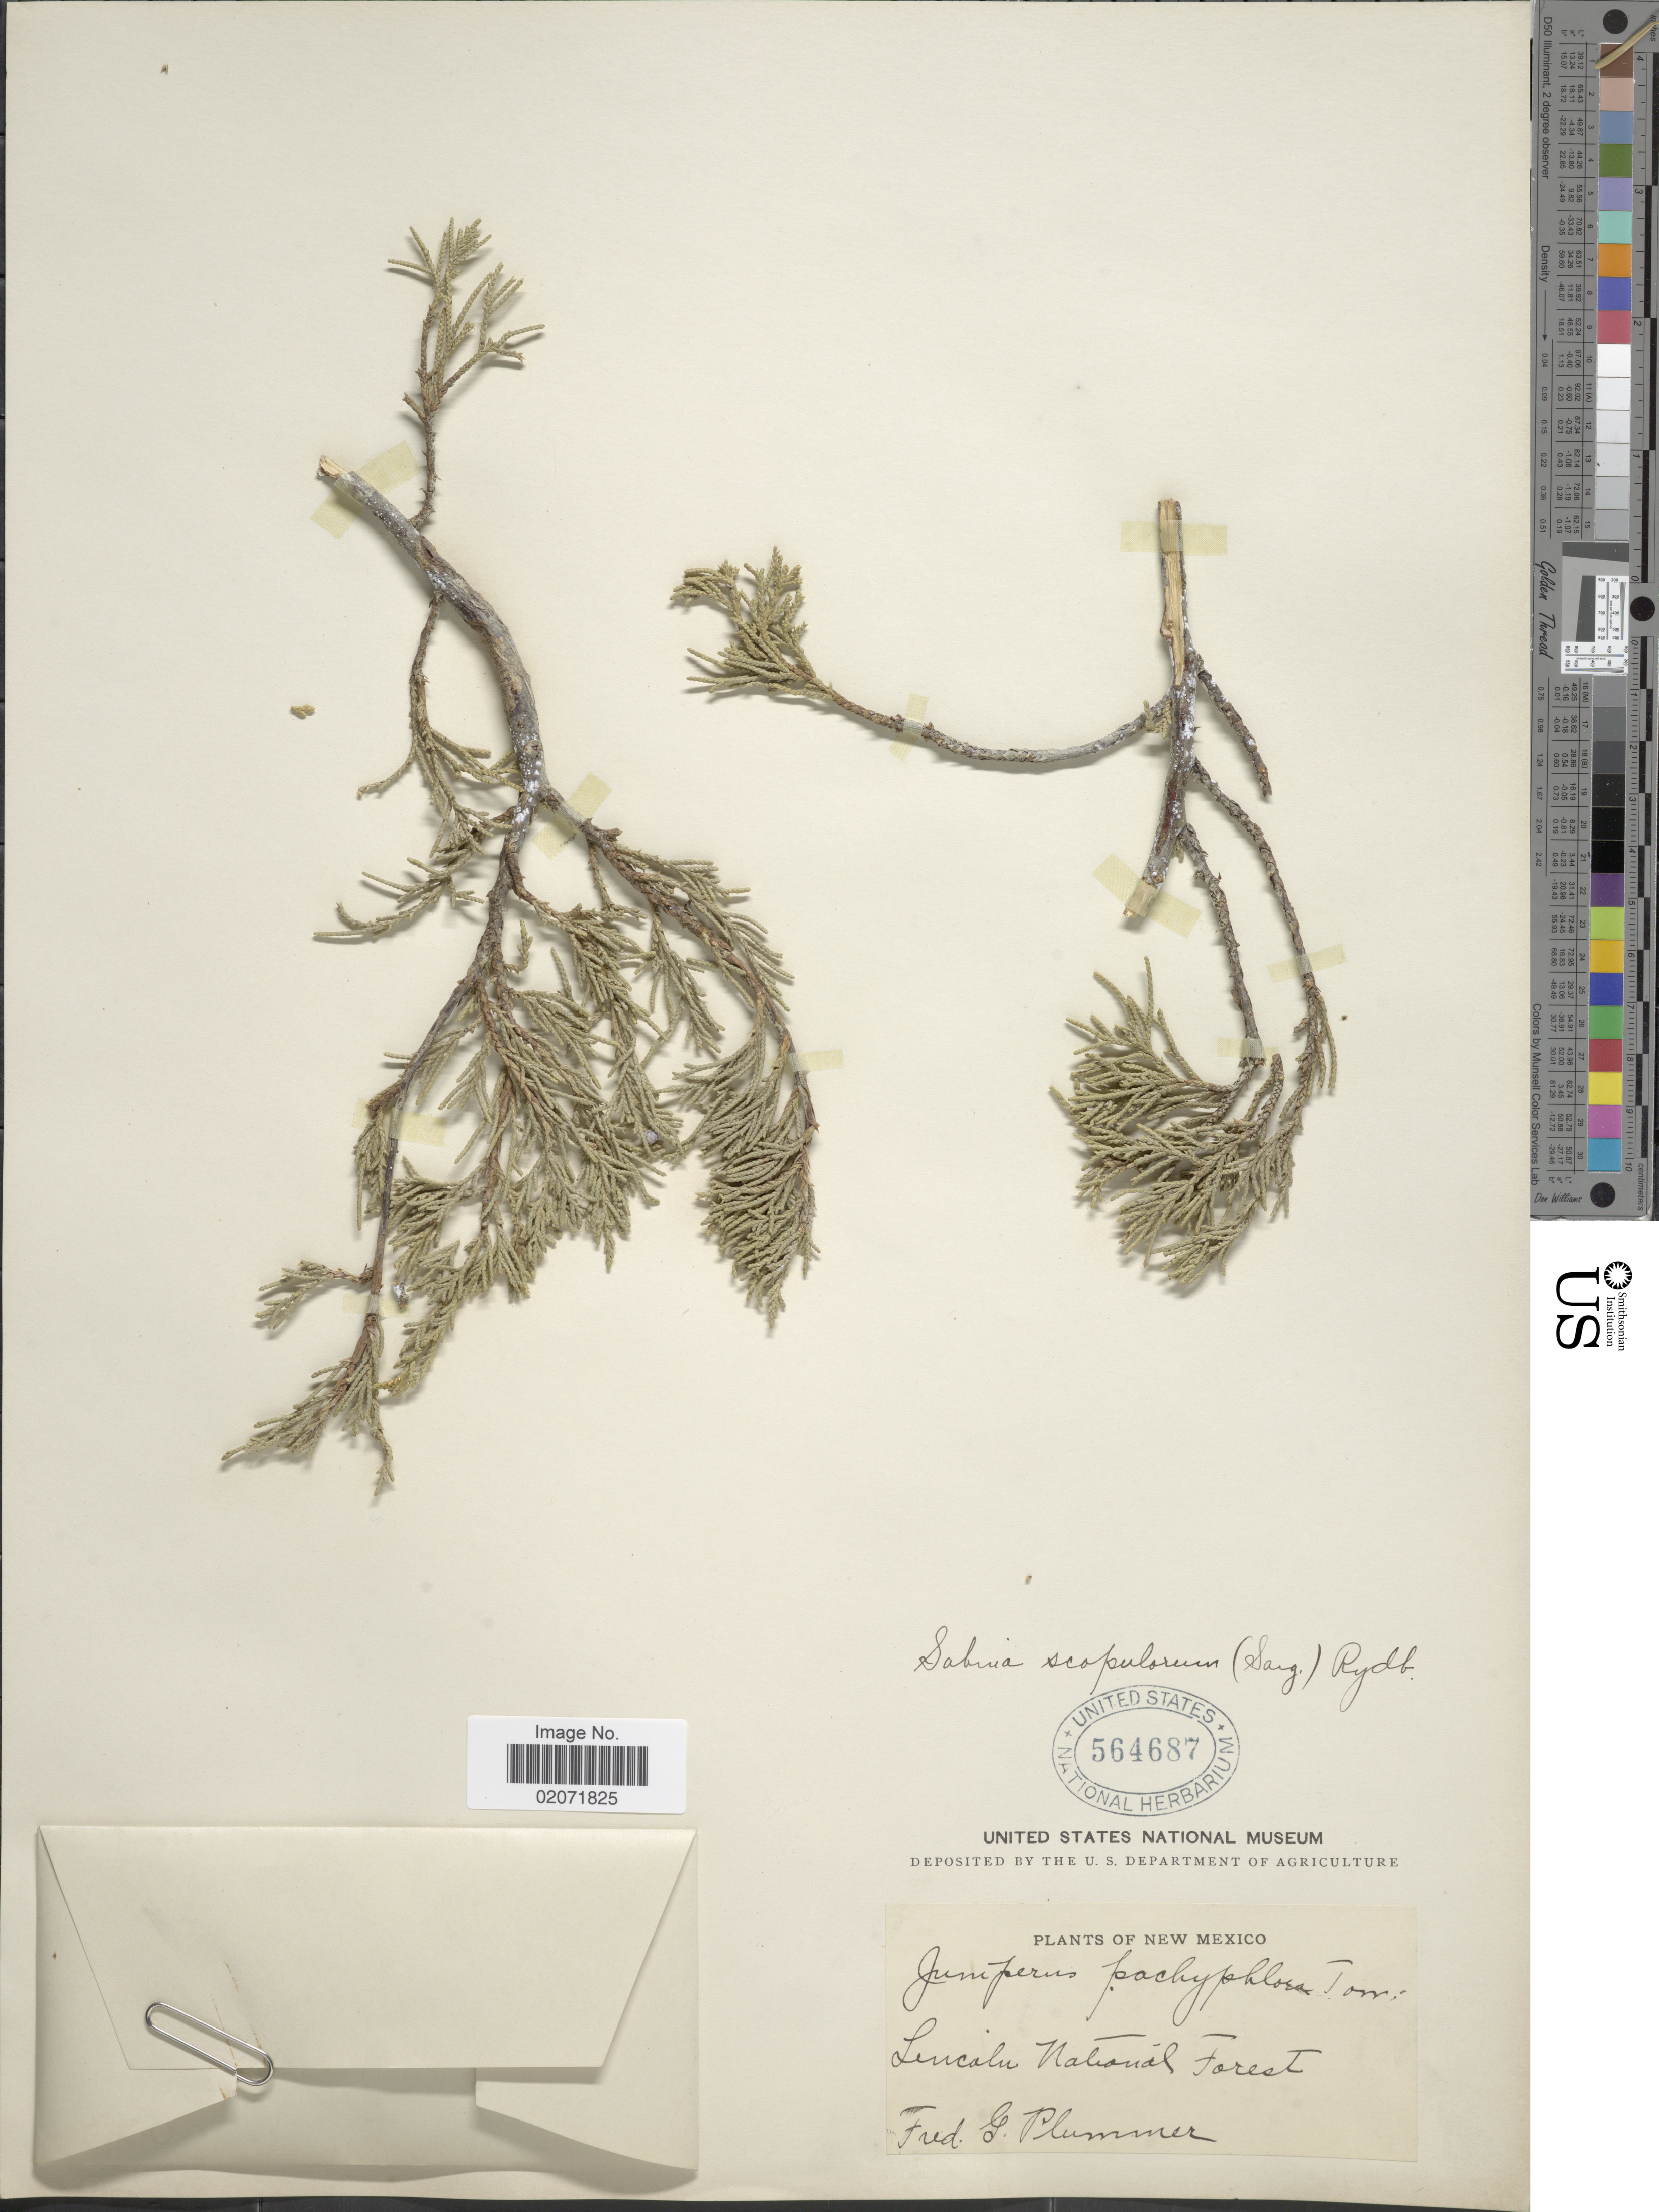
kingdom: Plantae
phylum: Tracheophyta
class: Pinopsida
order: Pinales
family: Cupressaceae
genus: Juniperus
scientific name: Juniperus scopulorum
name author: Sarg.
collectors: F. Plummer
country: United States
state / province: New Mexico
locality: Lincoln National Forest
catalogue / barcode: US 564687